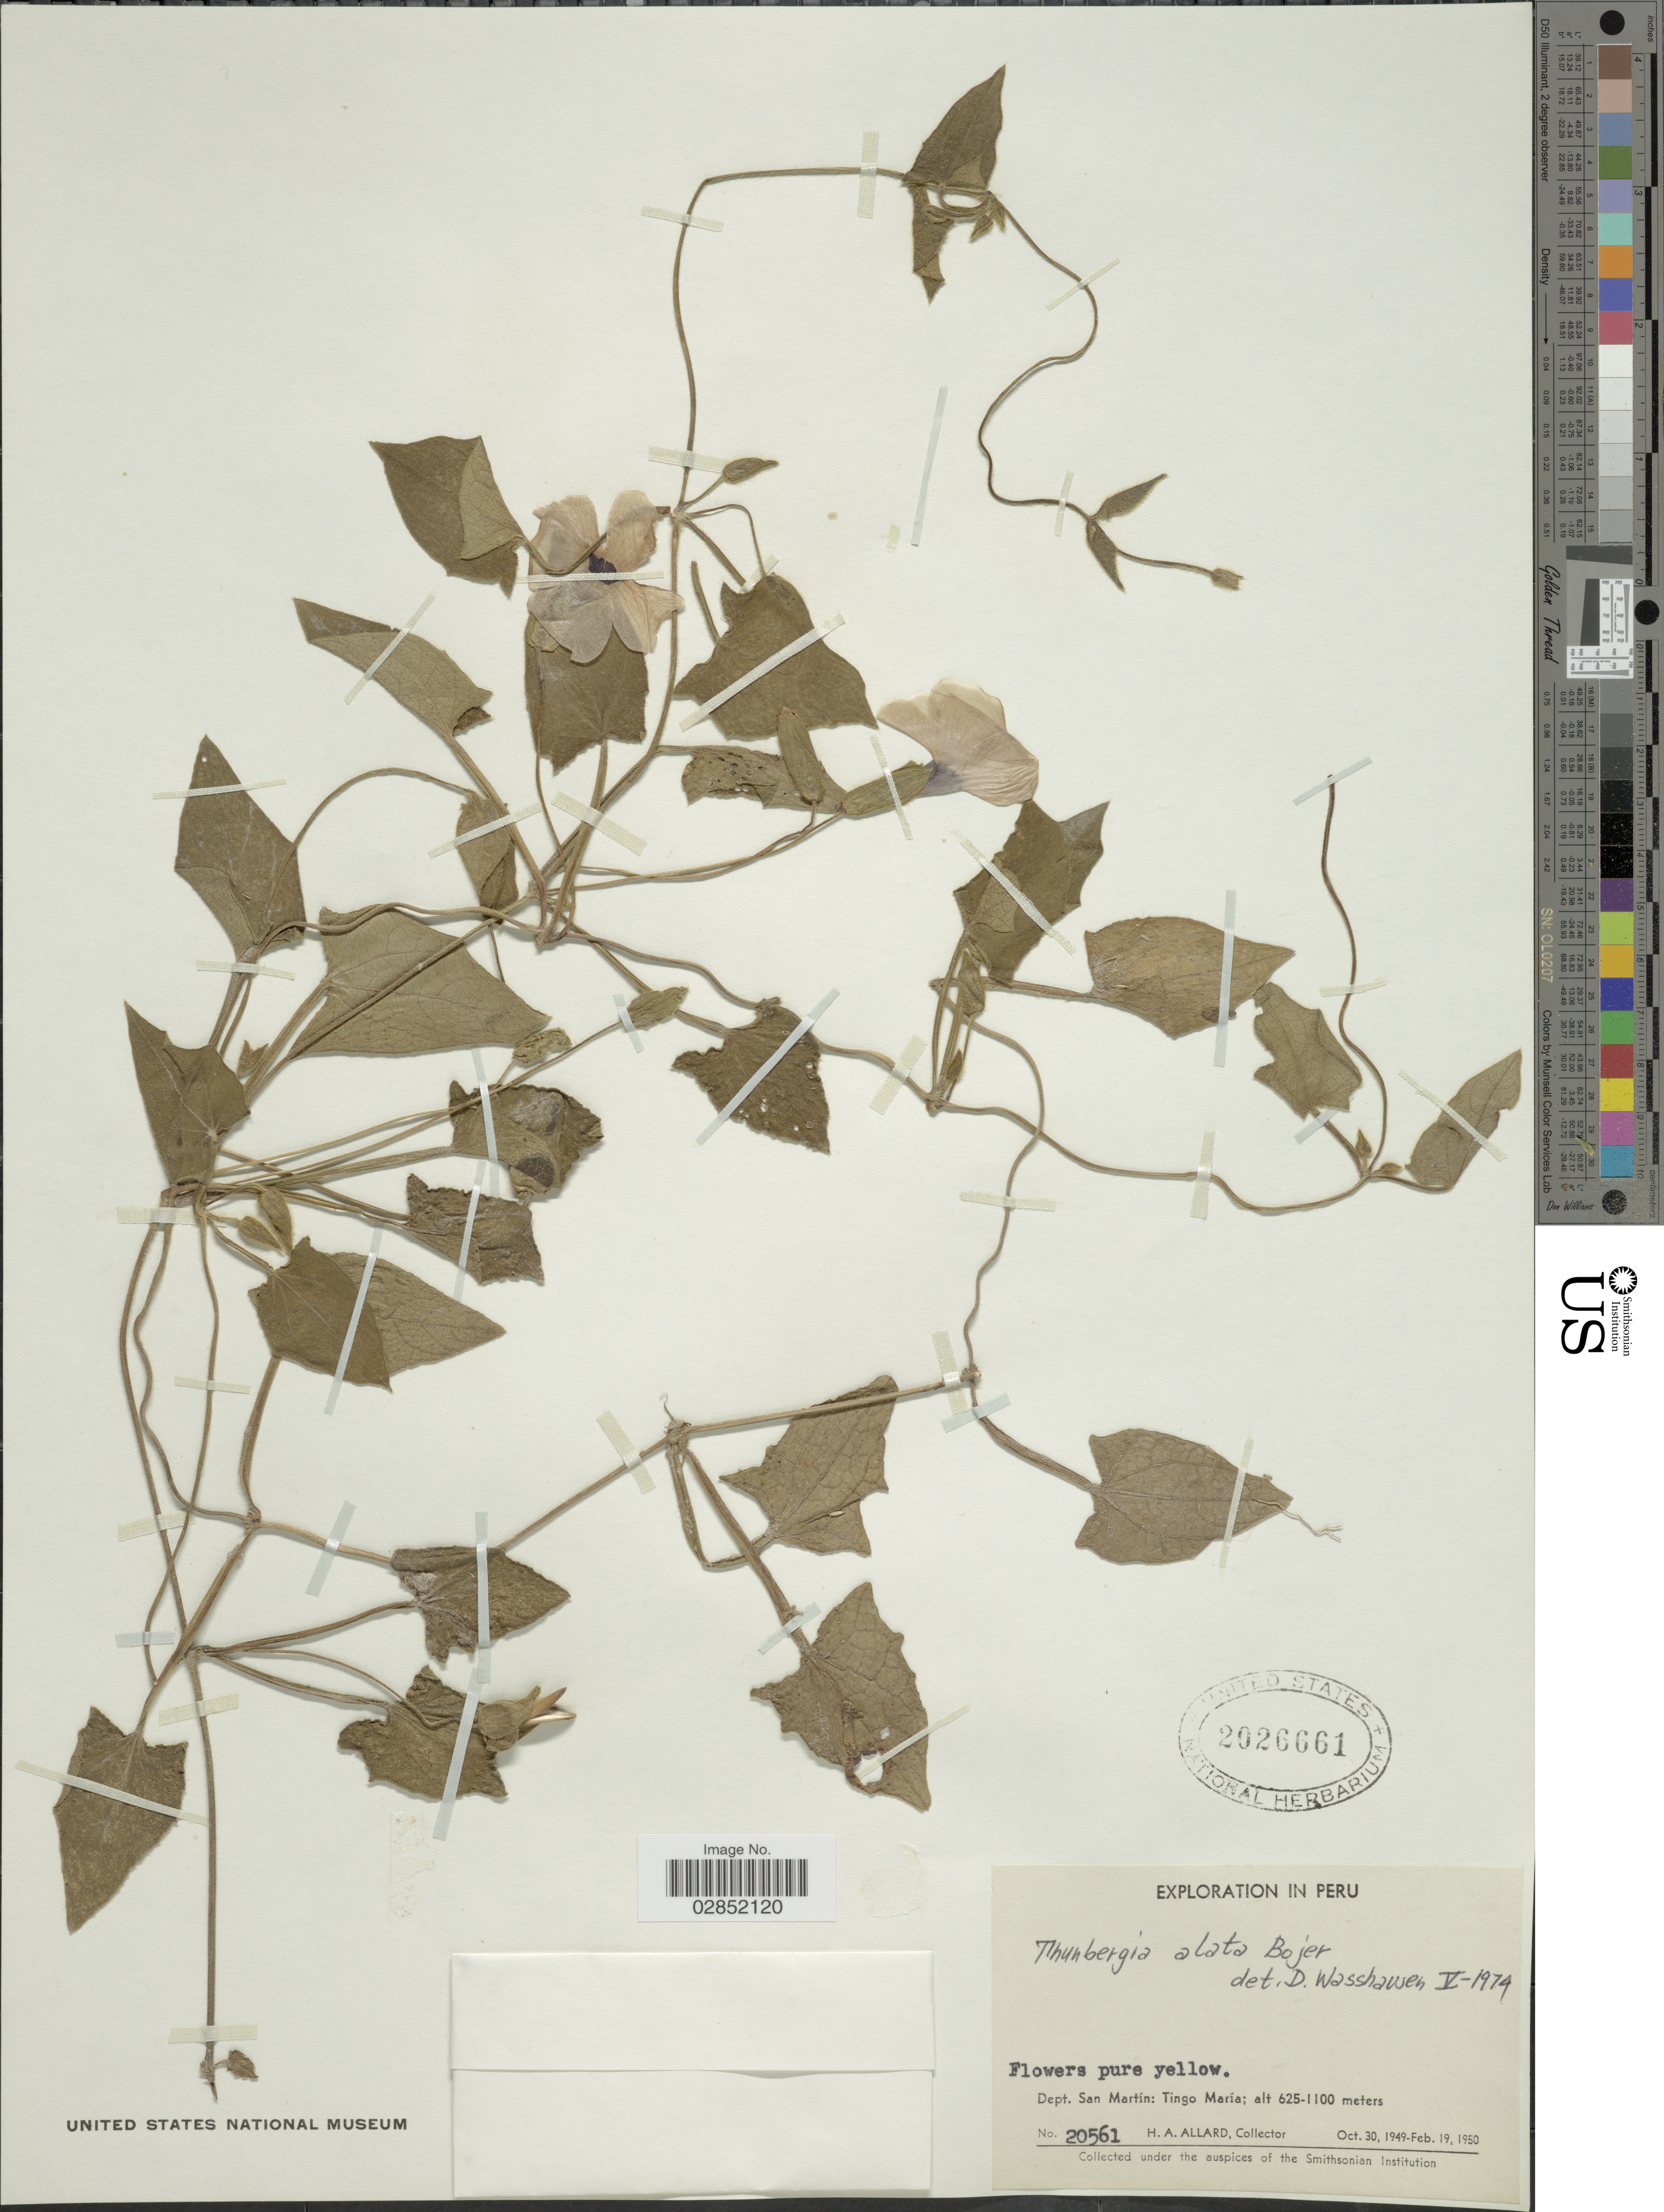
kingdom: Plantae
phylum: Tracheophyta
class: Magnoliopsida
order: Lamiales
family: Acanthaceae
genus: Thunbergia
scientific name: Thunbergia alata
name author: Bojer ex Sims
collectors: H. A. Allard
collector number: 20561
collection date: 1949-10-30/1950-02-19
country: Peru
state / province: San Martín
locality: Dept. San Martín: Tingo María.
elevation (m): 625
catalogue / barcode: US 2026661